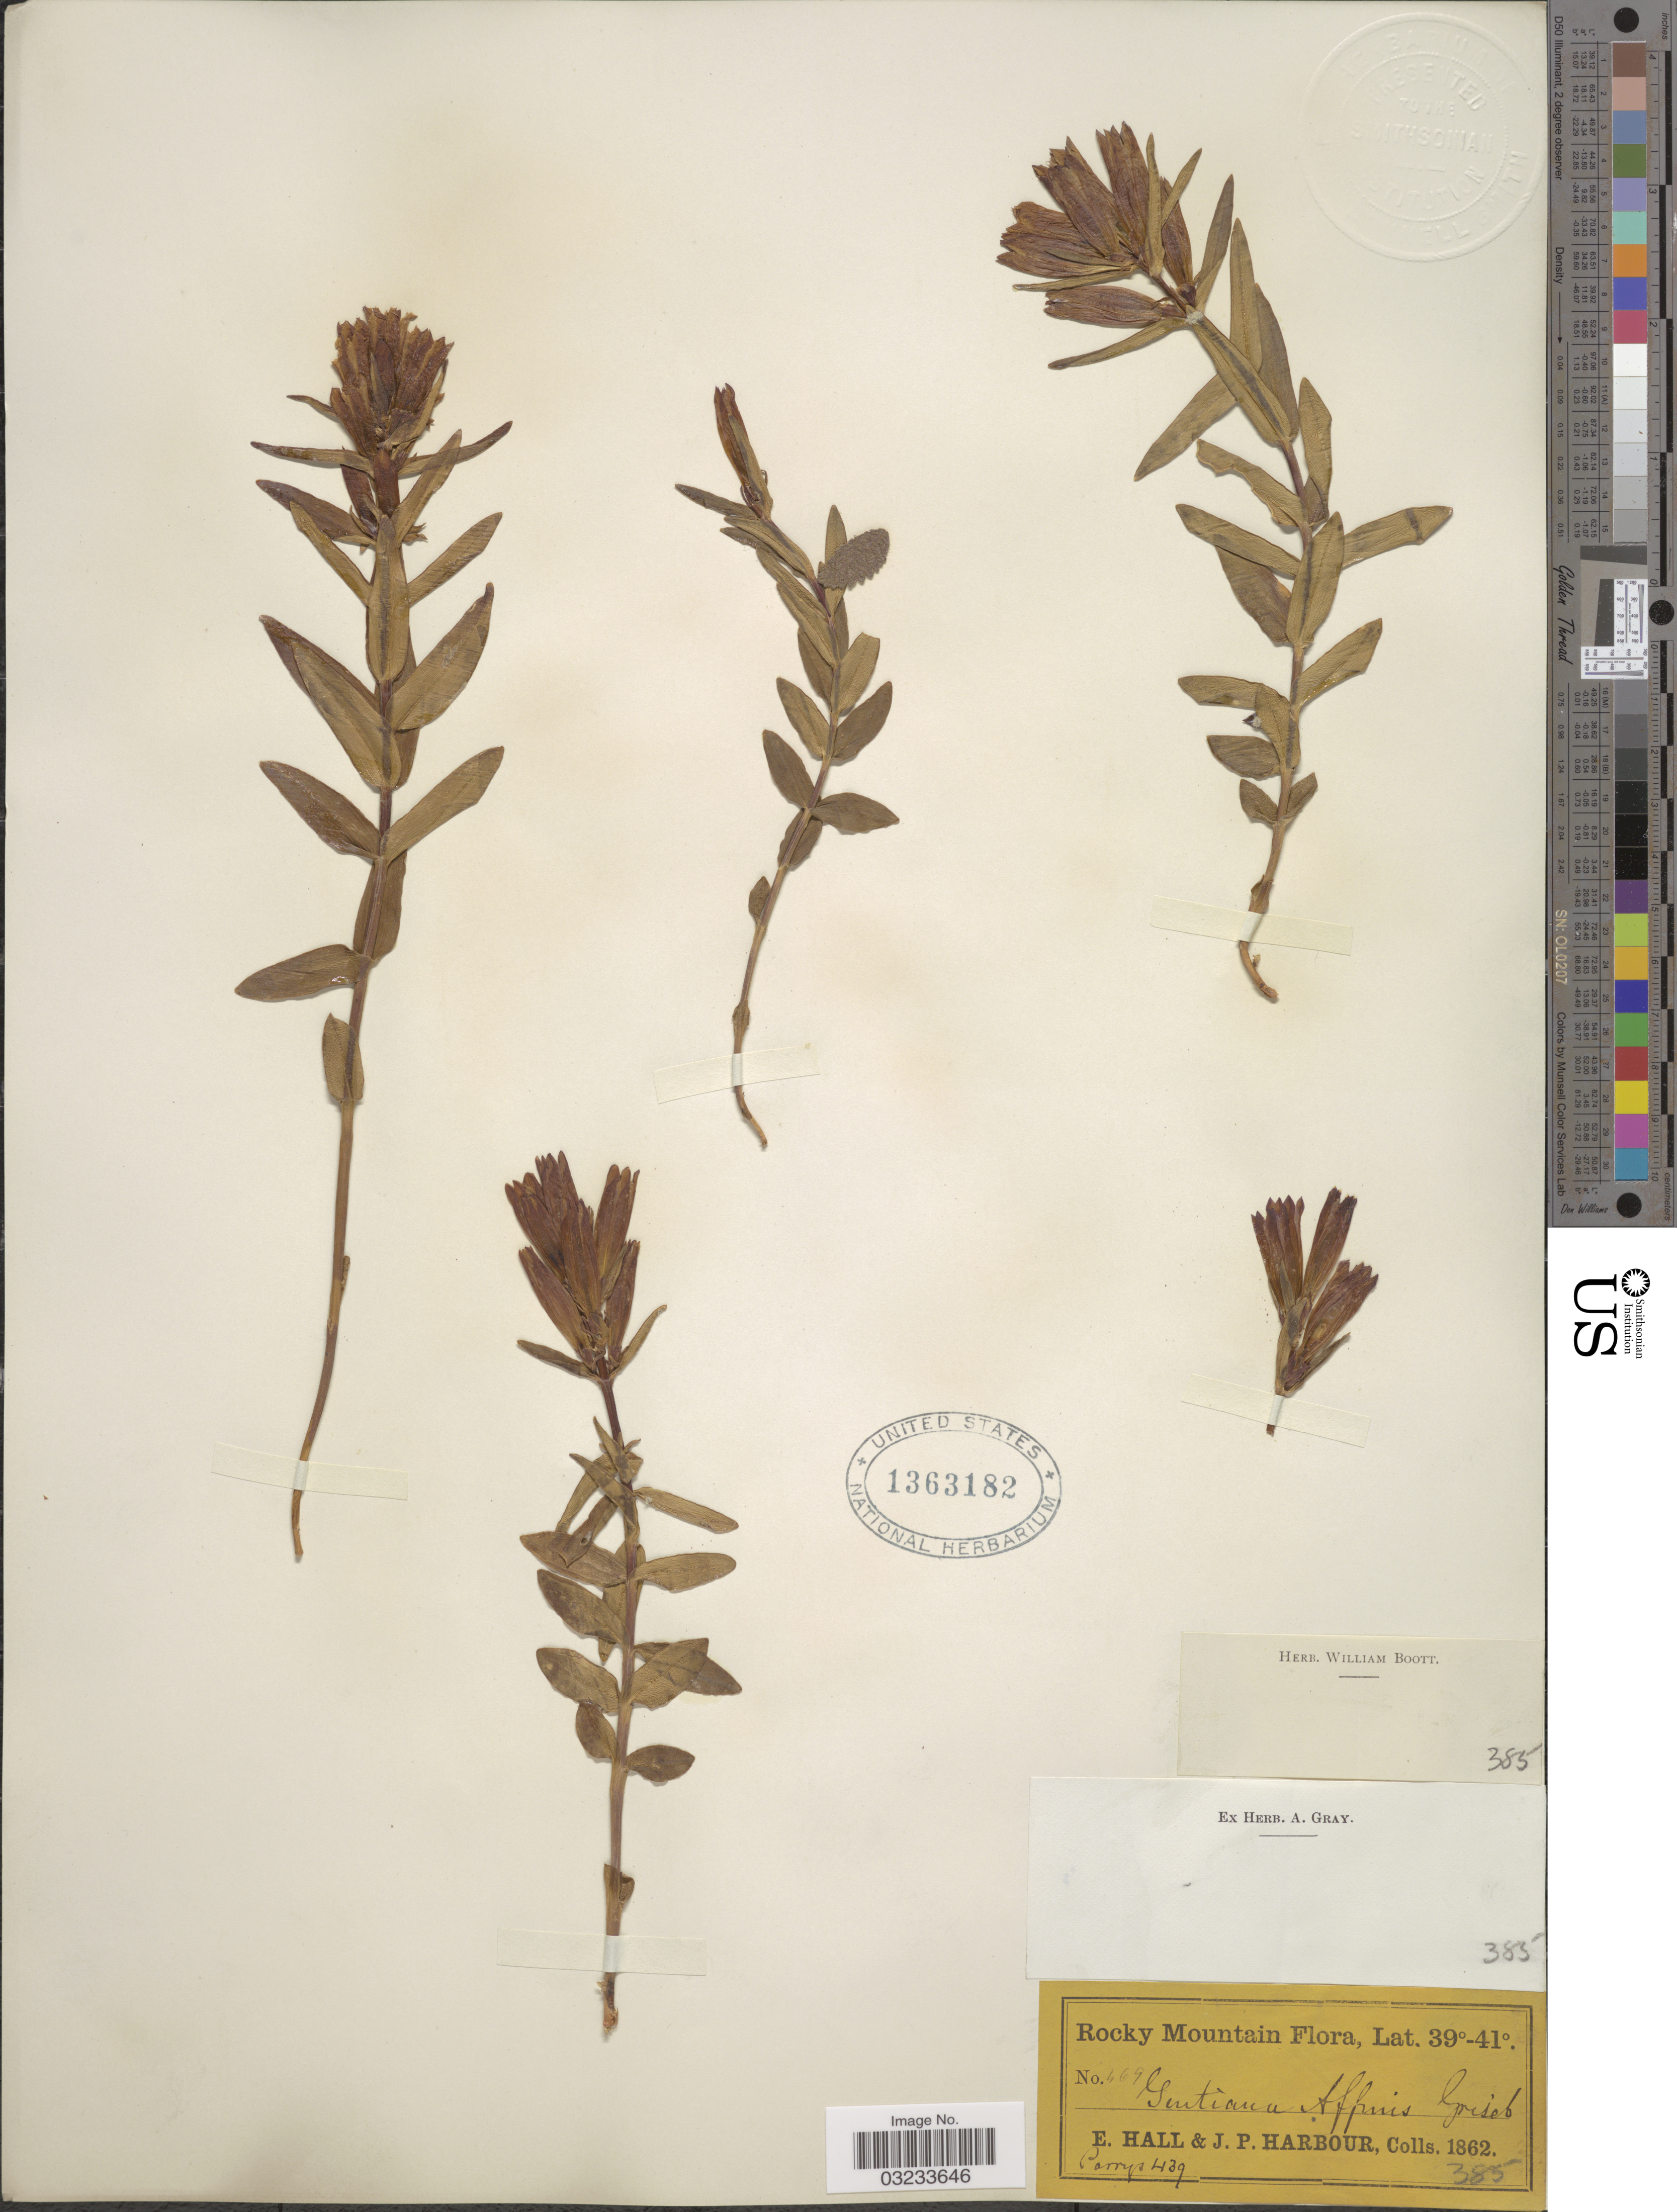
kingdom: Plantae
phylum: Tracheophyta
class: Magnoliopsida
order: Gentianales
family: Gentianaceae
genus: Gentiana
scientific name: Gentiana affinis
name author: Griseb.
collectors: E. Hall, J. Harbour & Parrys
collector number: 469/439?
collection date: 1862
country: United States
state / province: Colorado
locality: Rocky Mtns.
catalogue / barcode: US 1363182